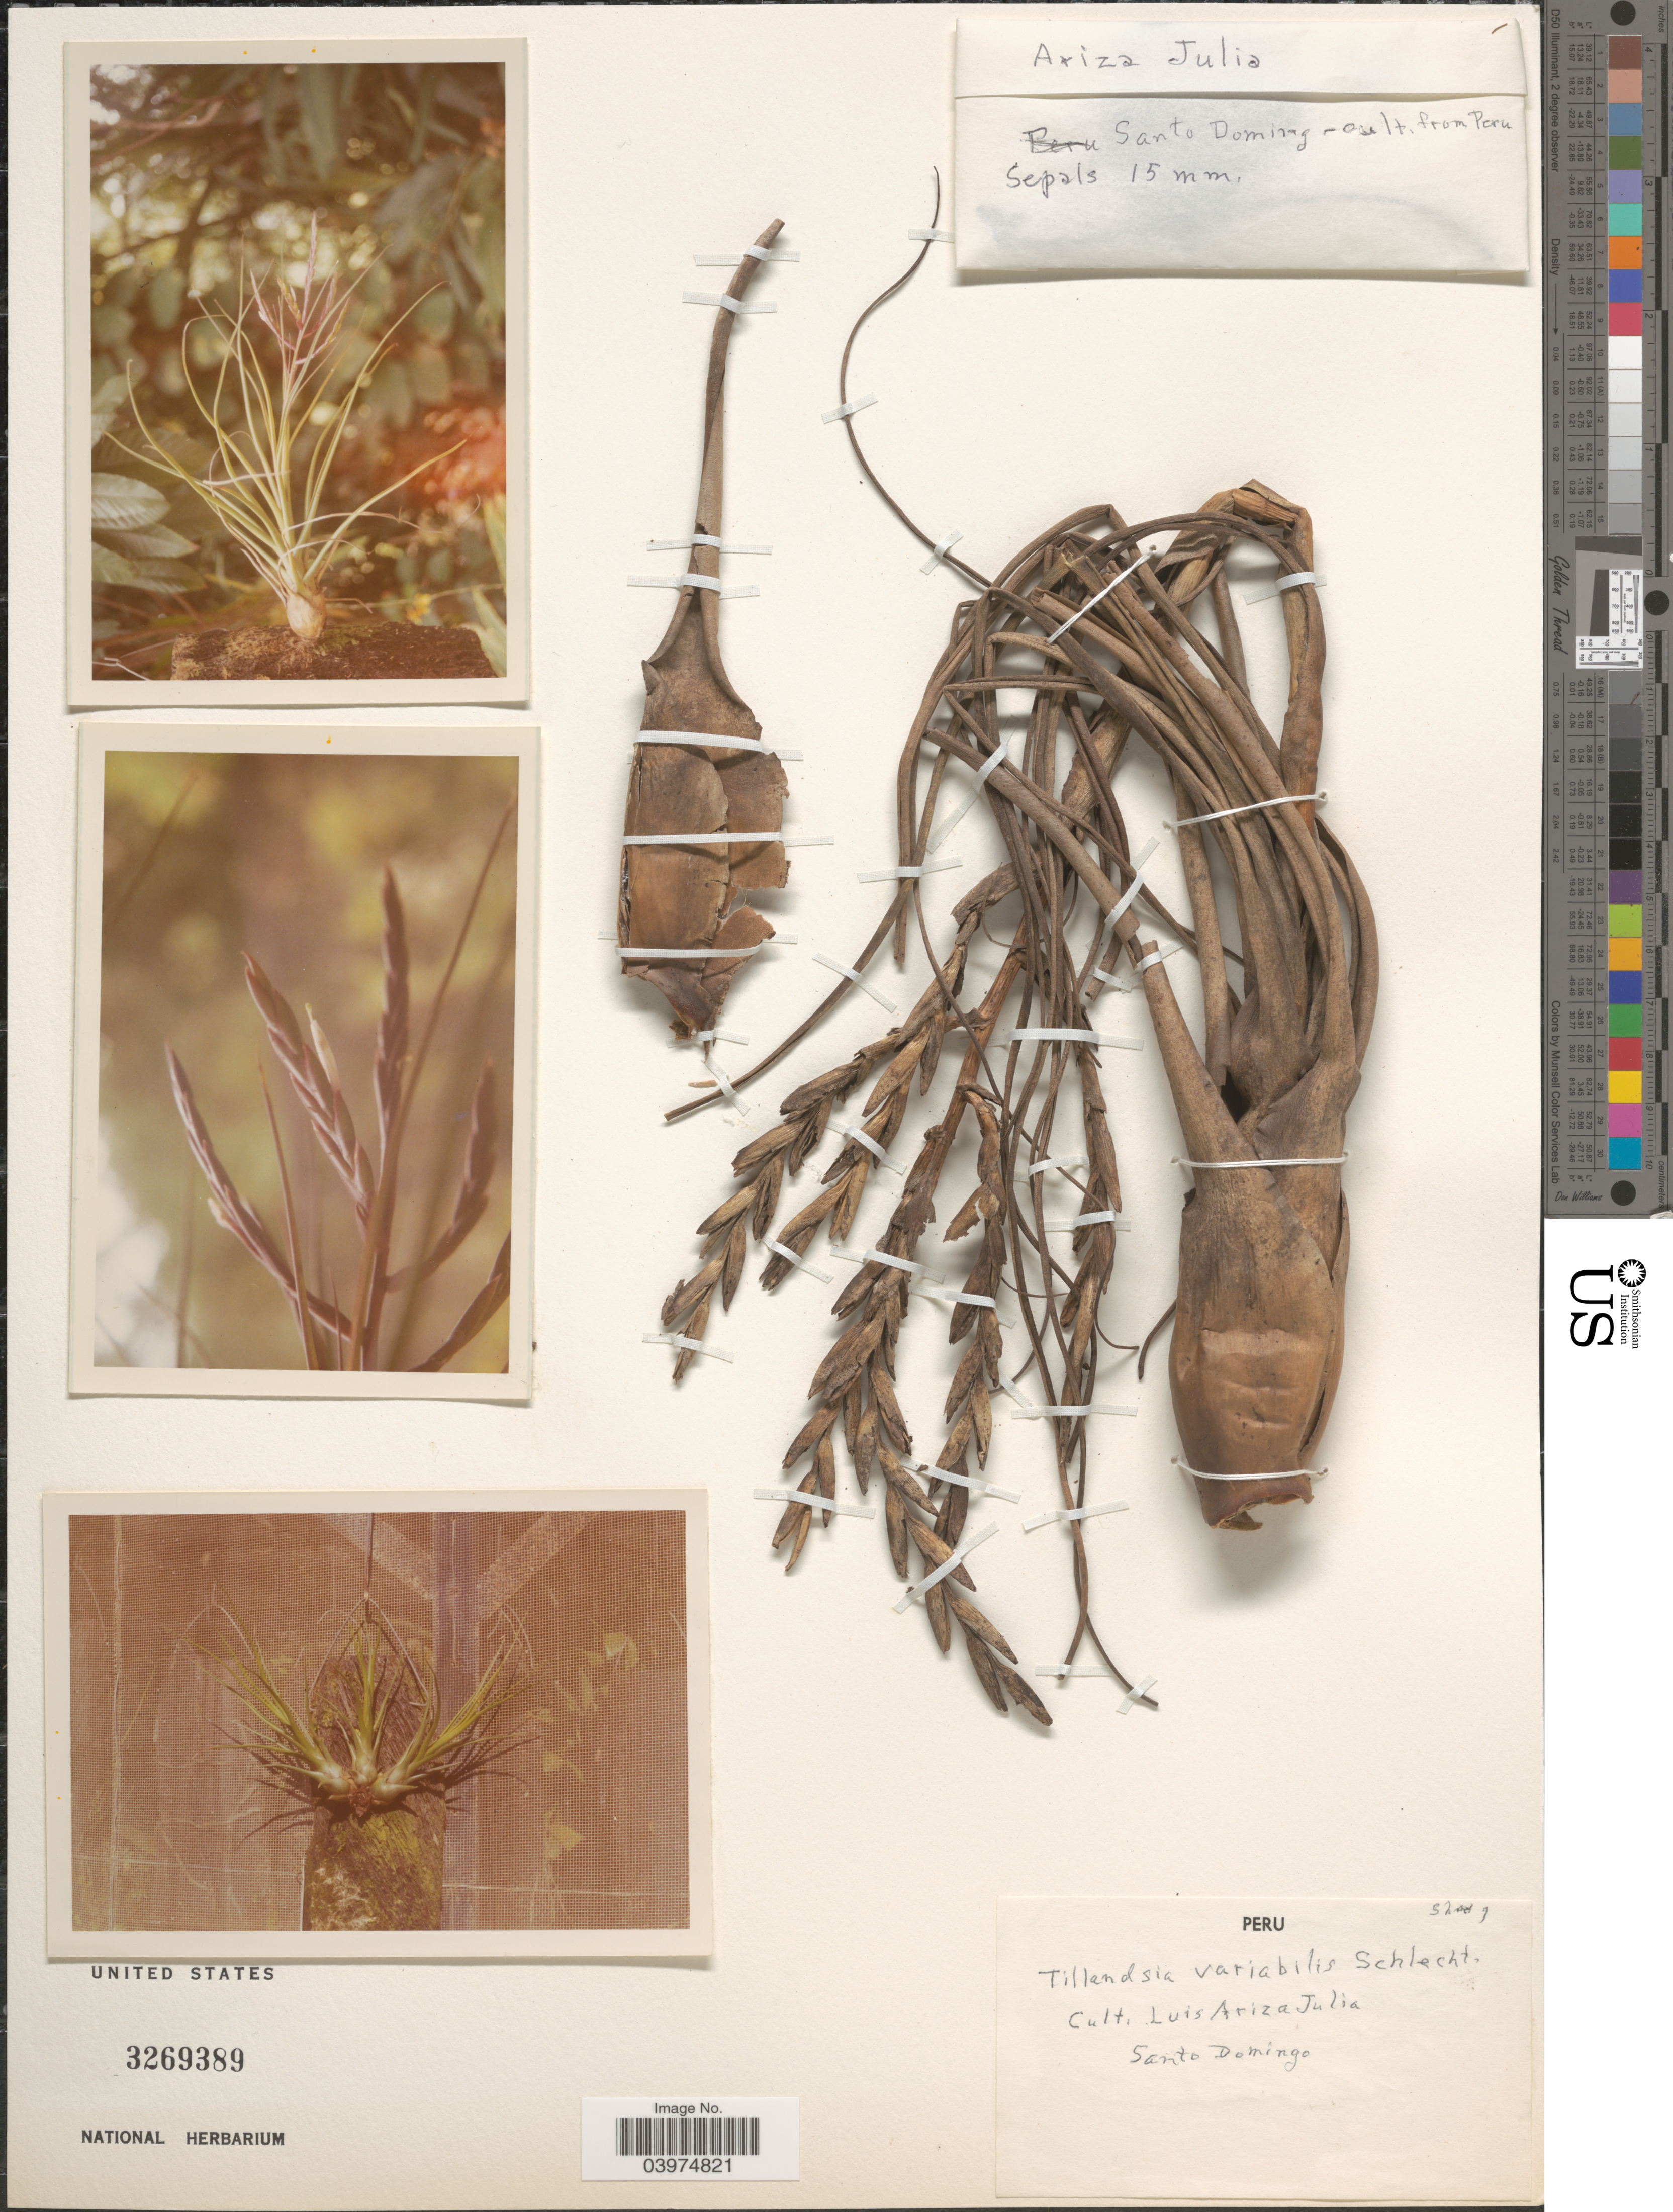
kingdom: Plantae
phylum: Tracheophyta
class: Liliopsida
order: Poales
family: Bromeliaceae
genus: Tillandsia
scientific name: Tillandsia variabilis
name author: Schltdl.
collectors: L. Ariza-Julia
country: Peru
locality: Santo Domingo.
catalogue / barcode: US 3269389